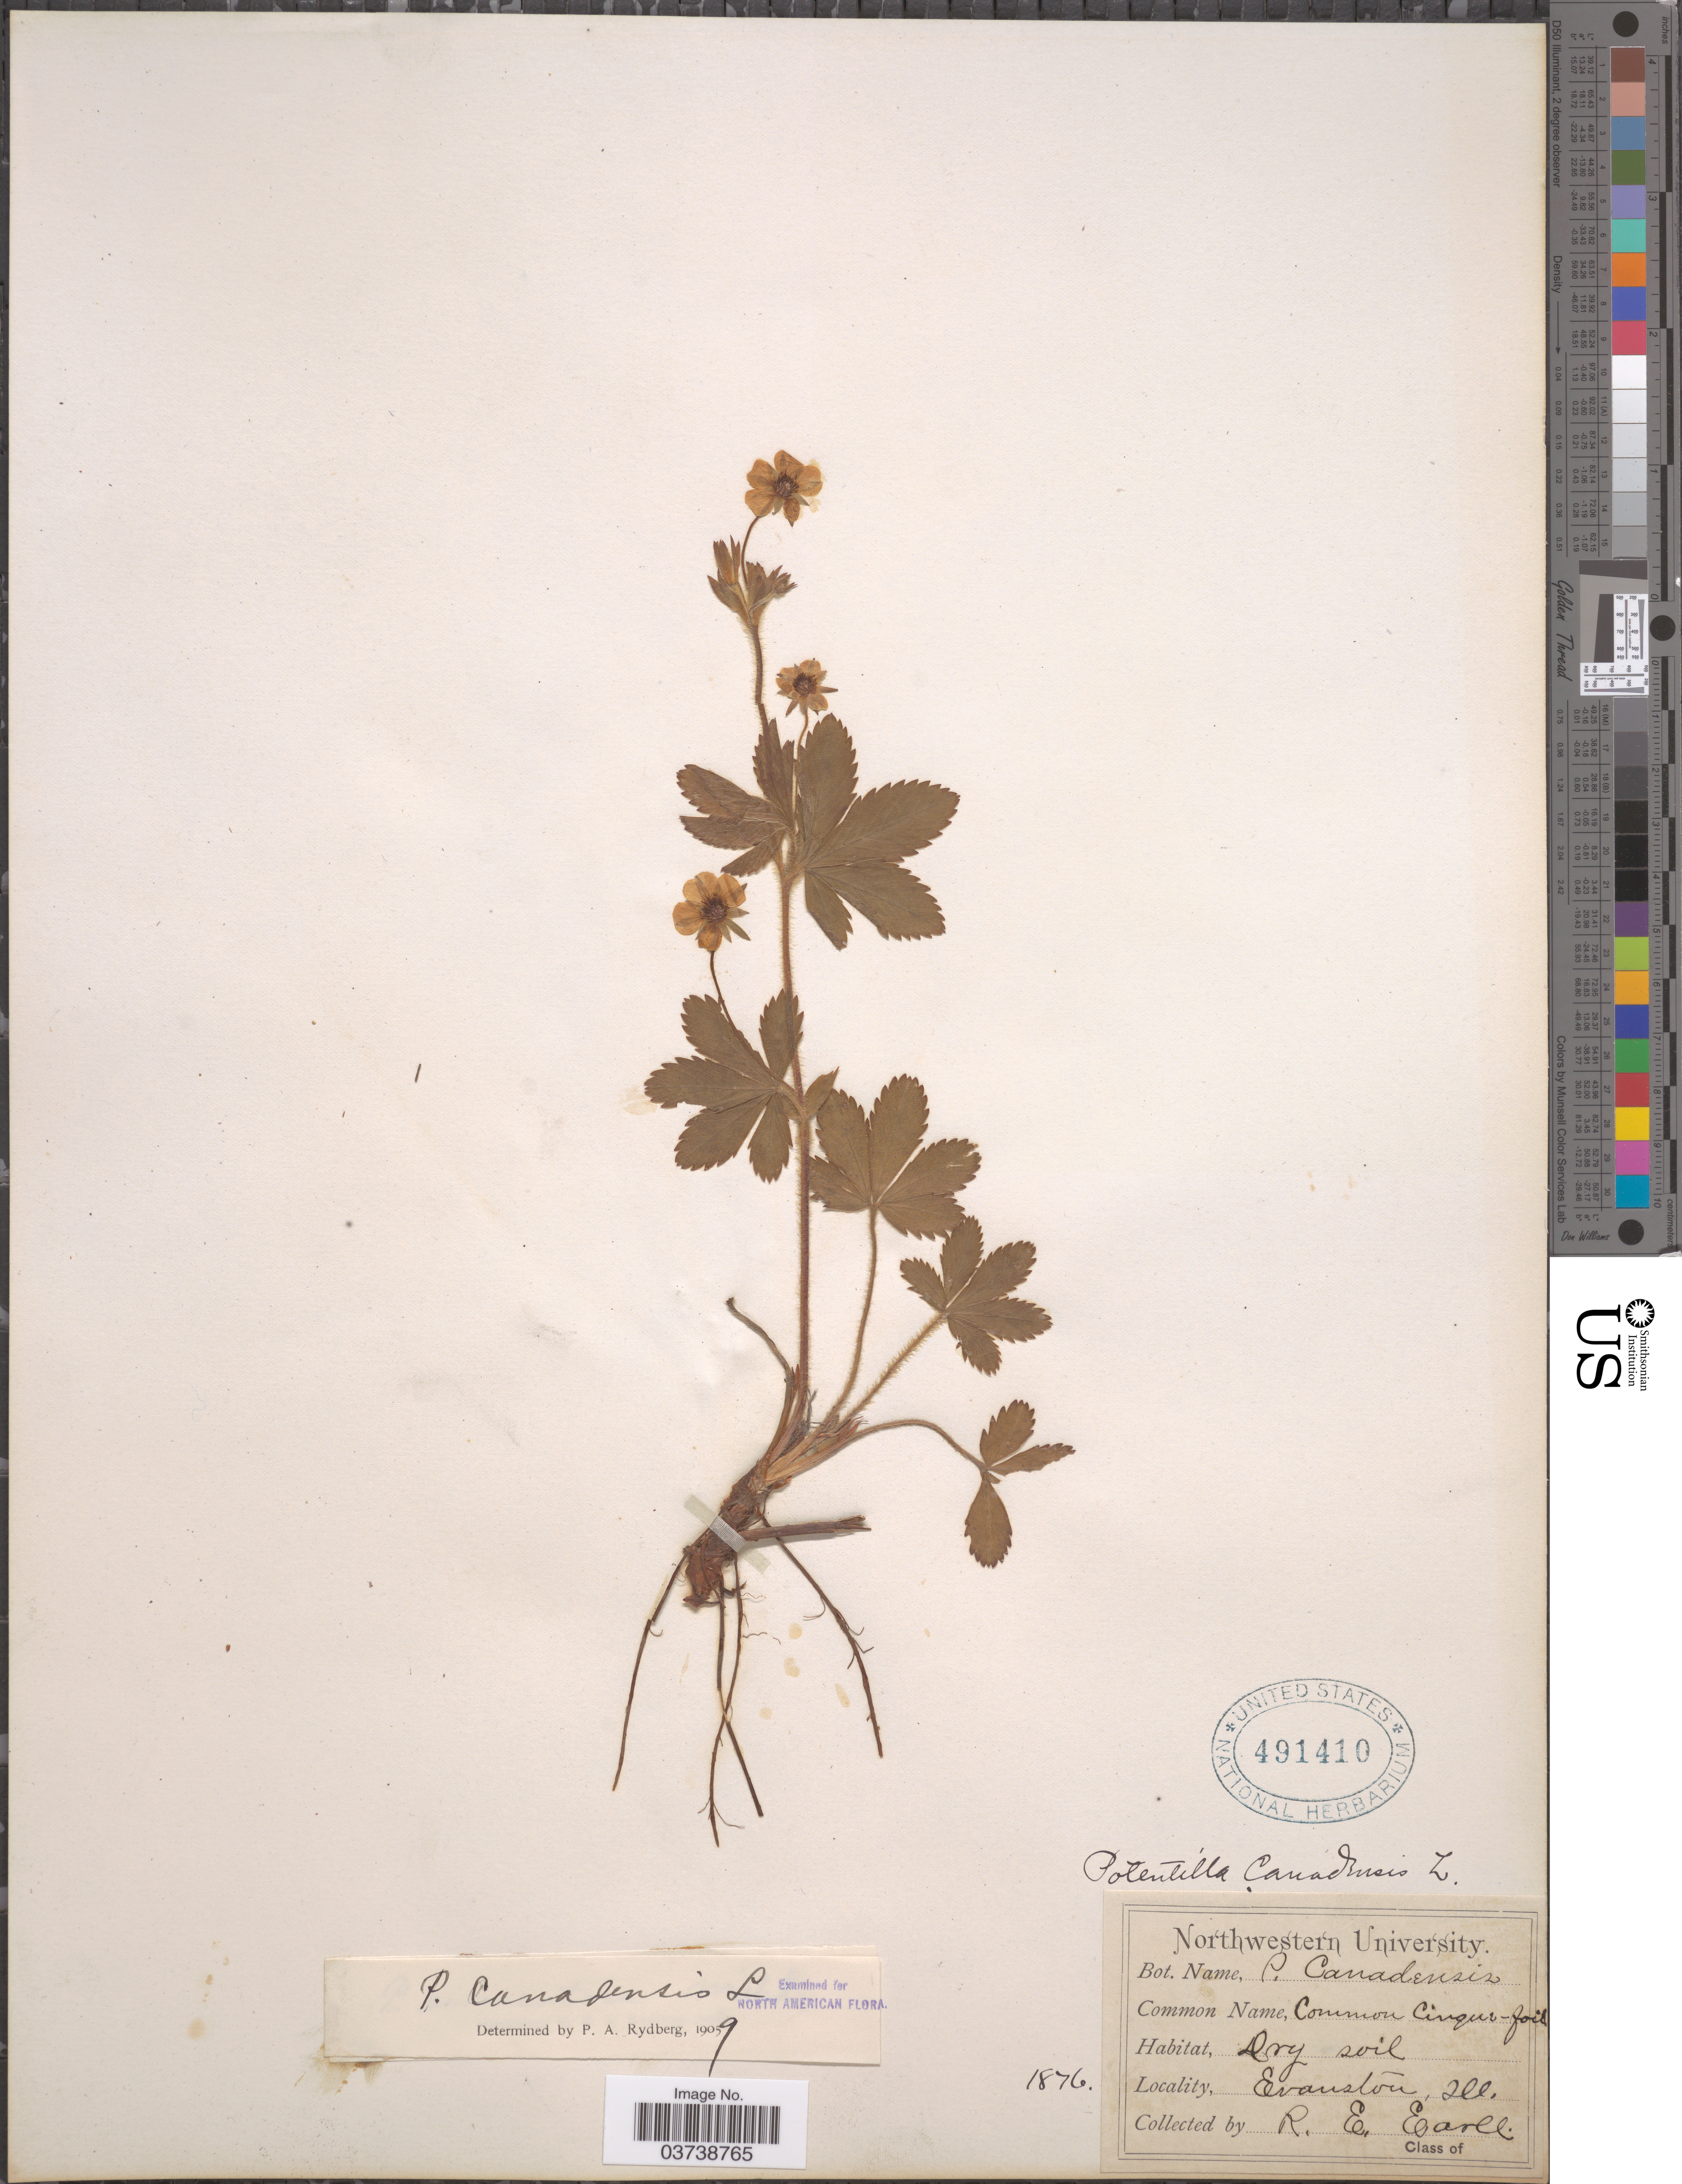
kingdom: Plantae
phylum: Tracheophyta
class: Magnoliopsida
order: Rosales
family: Rosaceae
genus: Potentilla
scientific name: Potentilla canadensis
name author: L.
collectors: R. Earle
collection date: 1876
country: United States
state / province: Illinois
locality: Evanston.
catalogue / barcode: US 491410